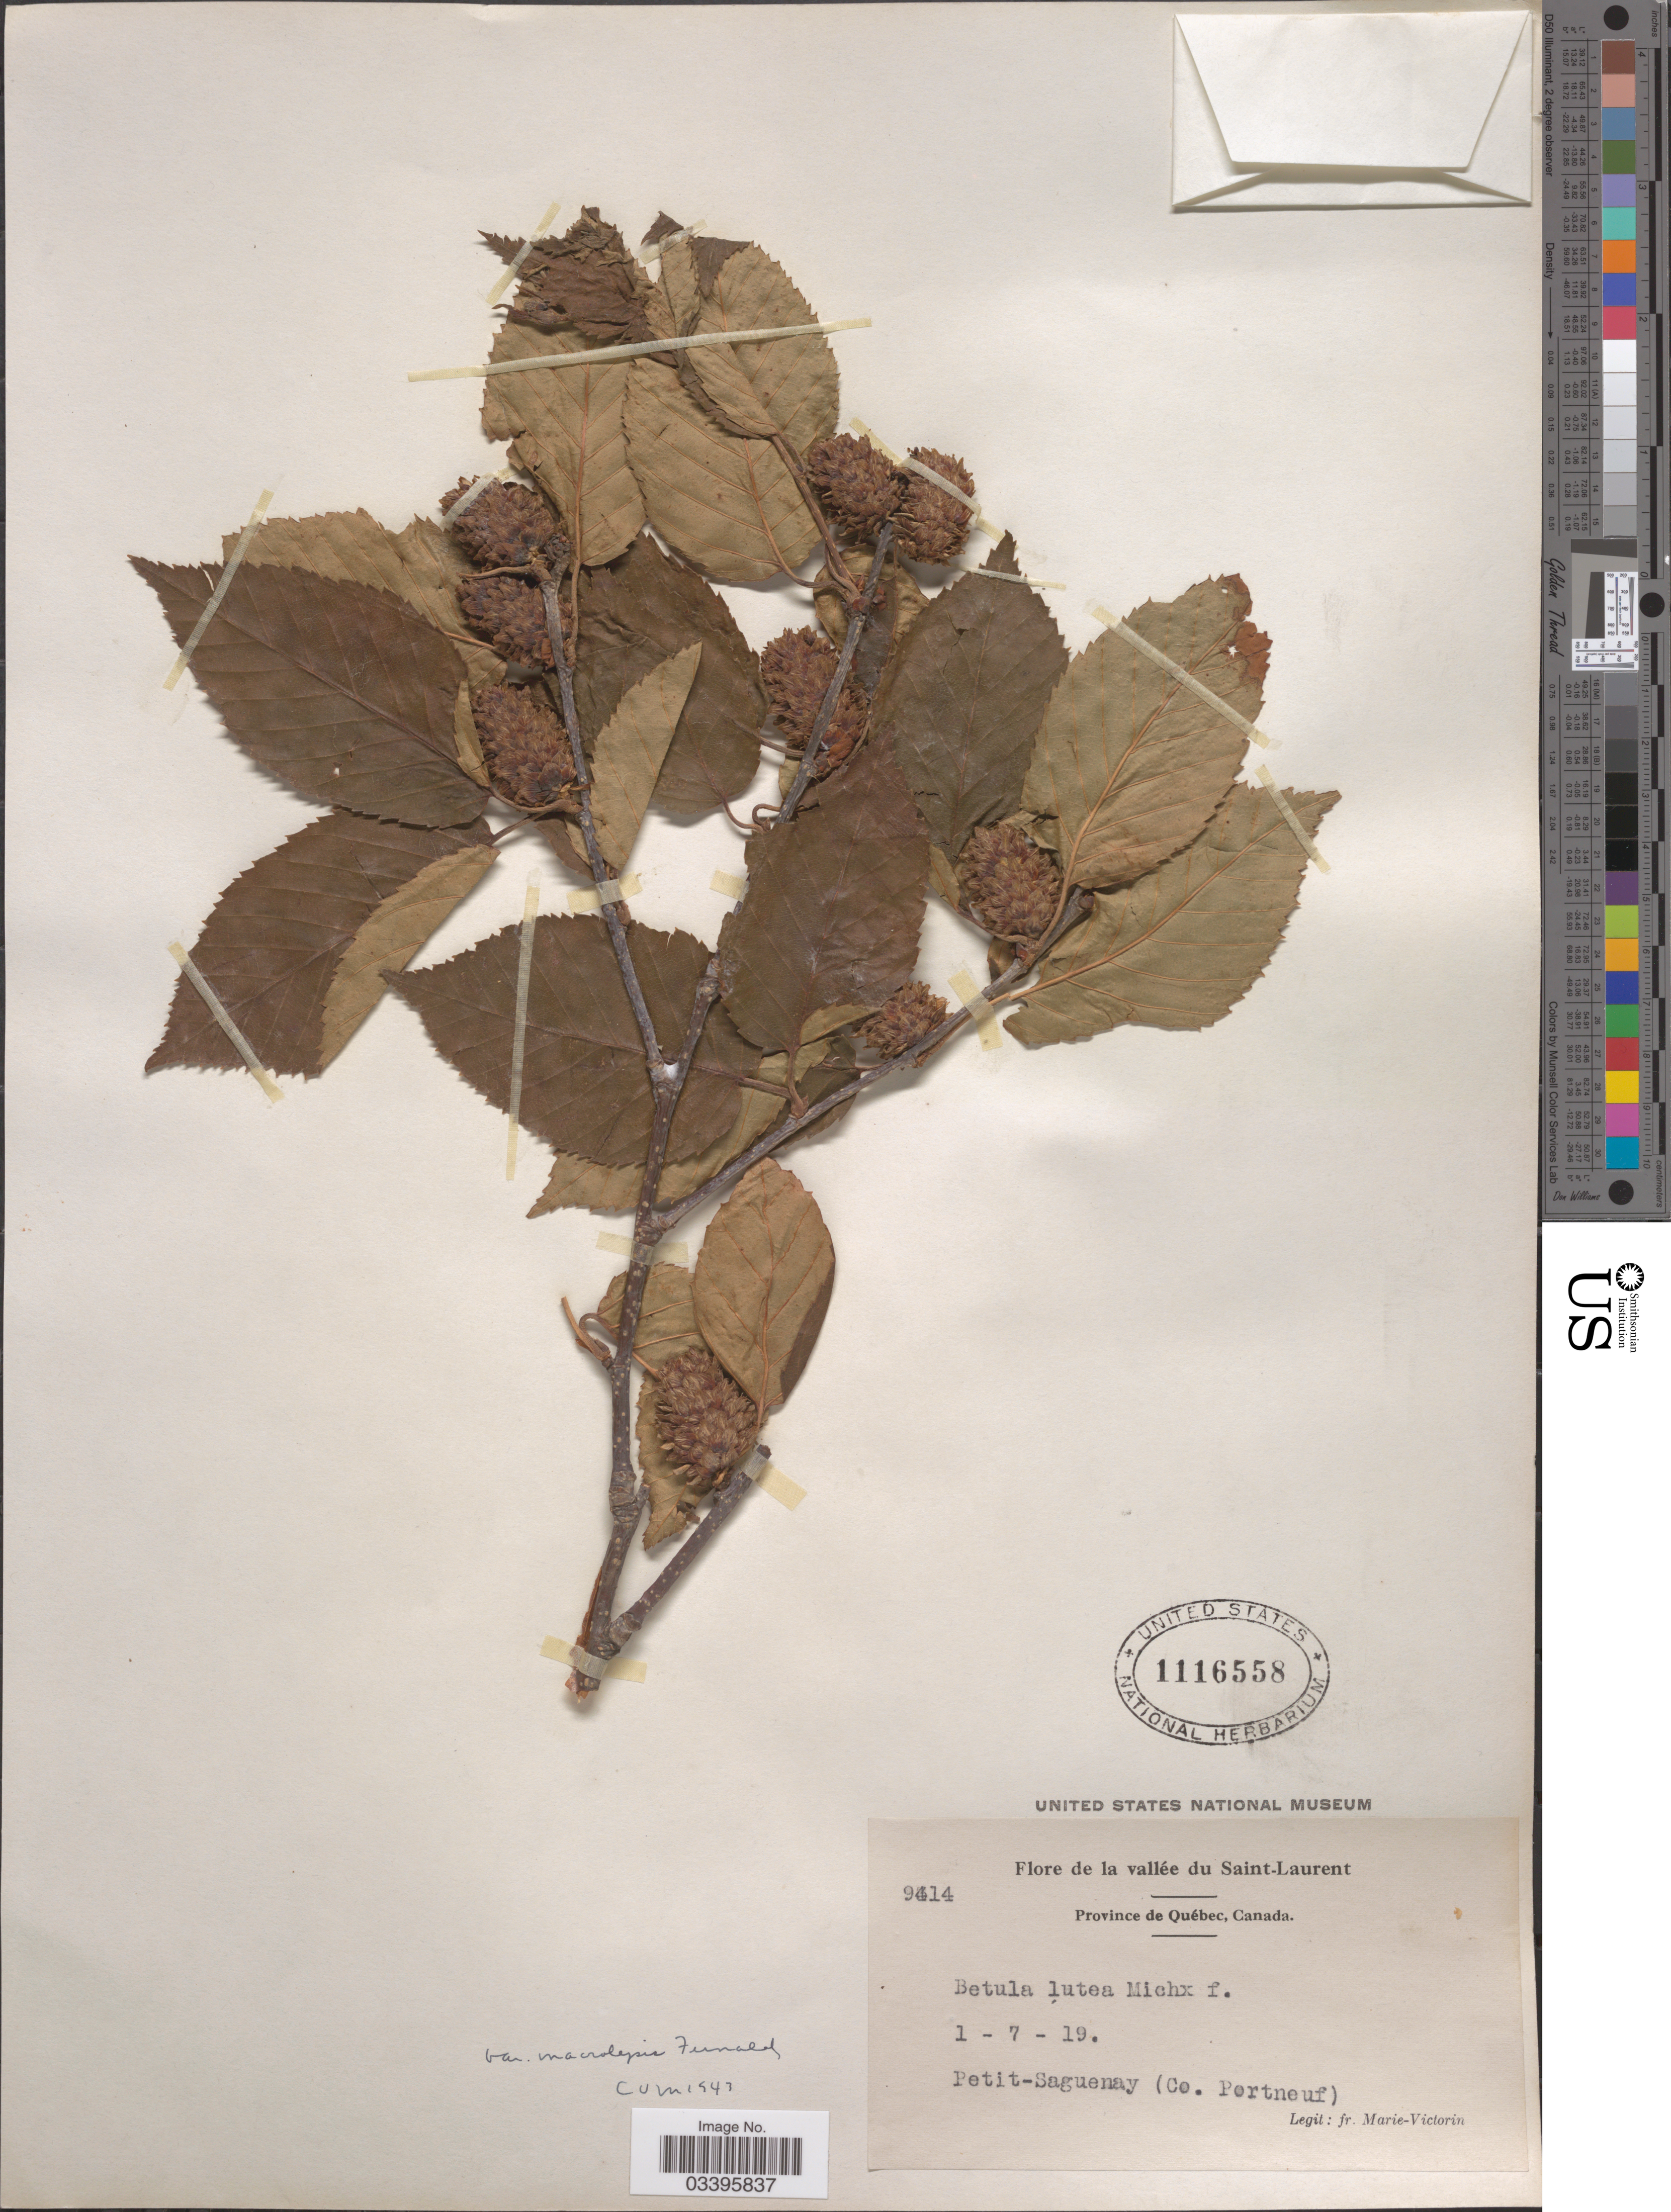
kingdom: Plantae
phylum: Tracheophyta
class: Magnoliopsida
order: Fagales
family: Betulaceae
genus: Betula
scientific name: Betula lutea subsp. macrolepis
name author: Fernald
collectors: F. Marie-Victorin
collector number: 9414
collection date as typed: Transcribed d/m/y: 1/7/19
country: Canada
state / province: Quebec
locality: La vallée du Saint-Laurent. Petit-Saguenay (Co. Portneuf).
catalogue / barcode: US 1116558